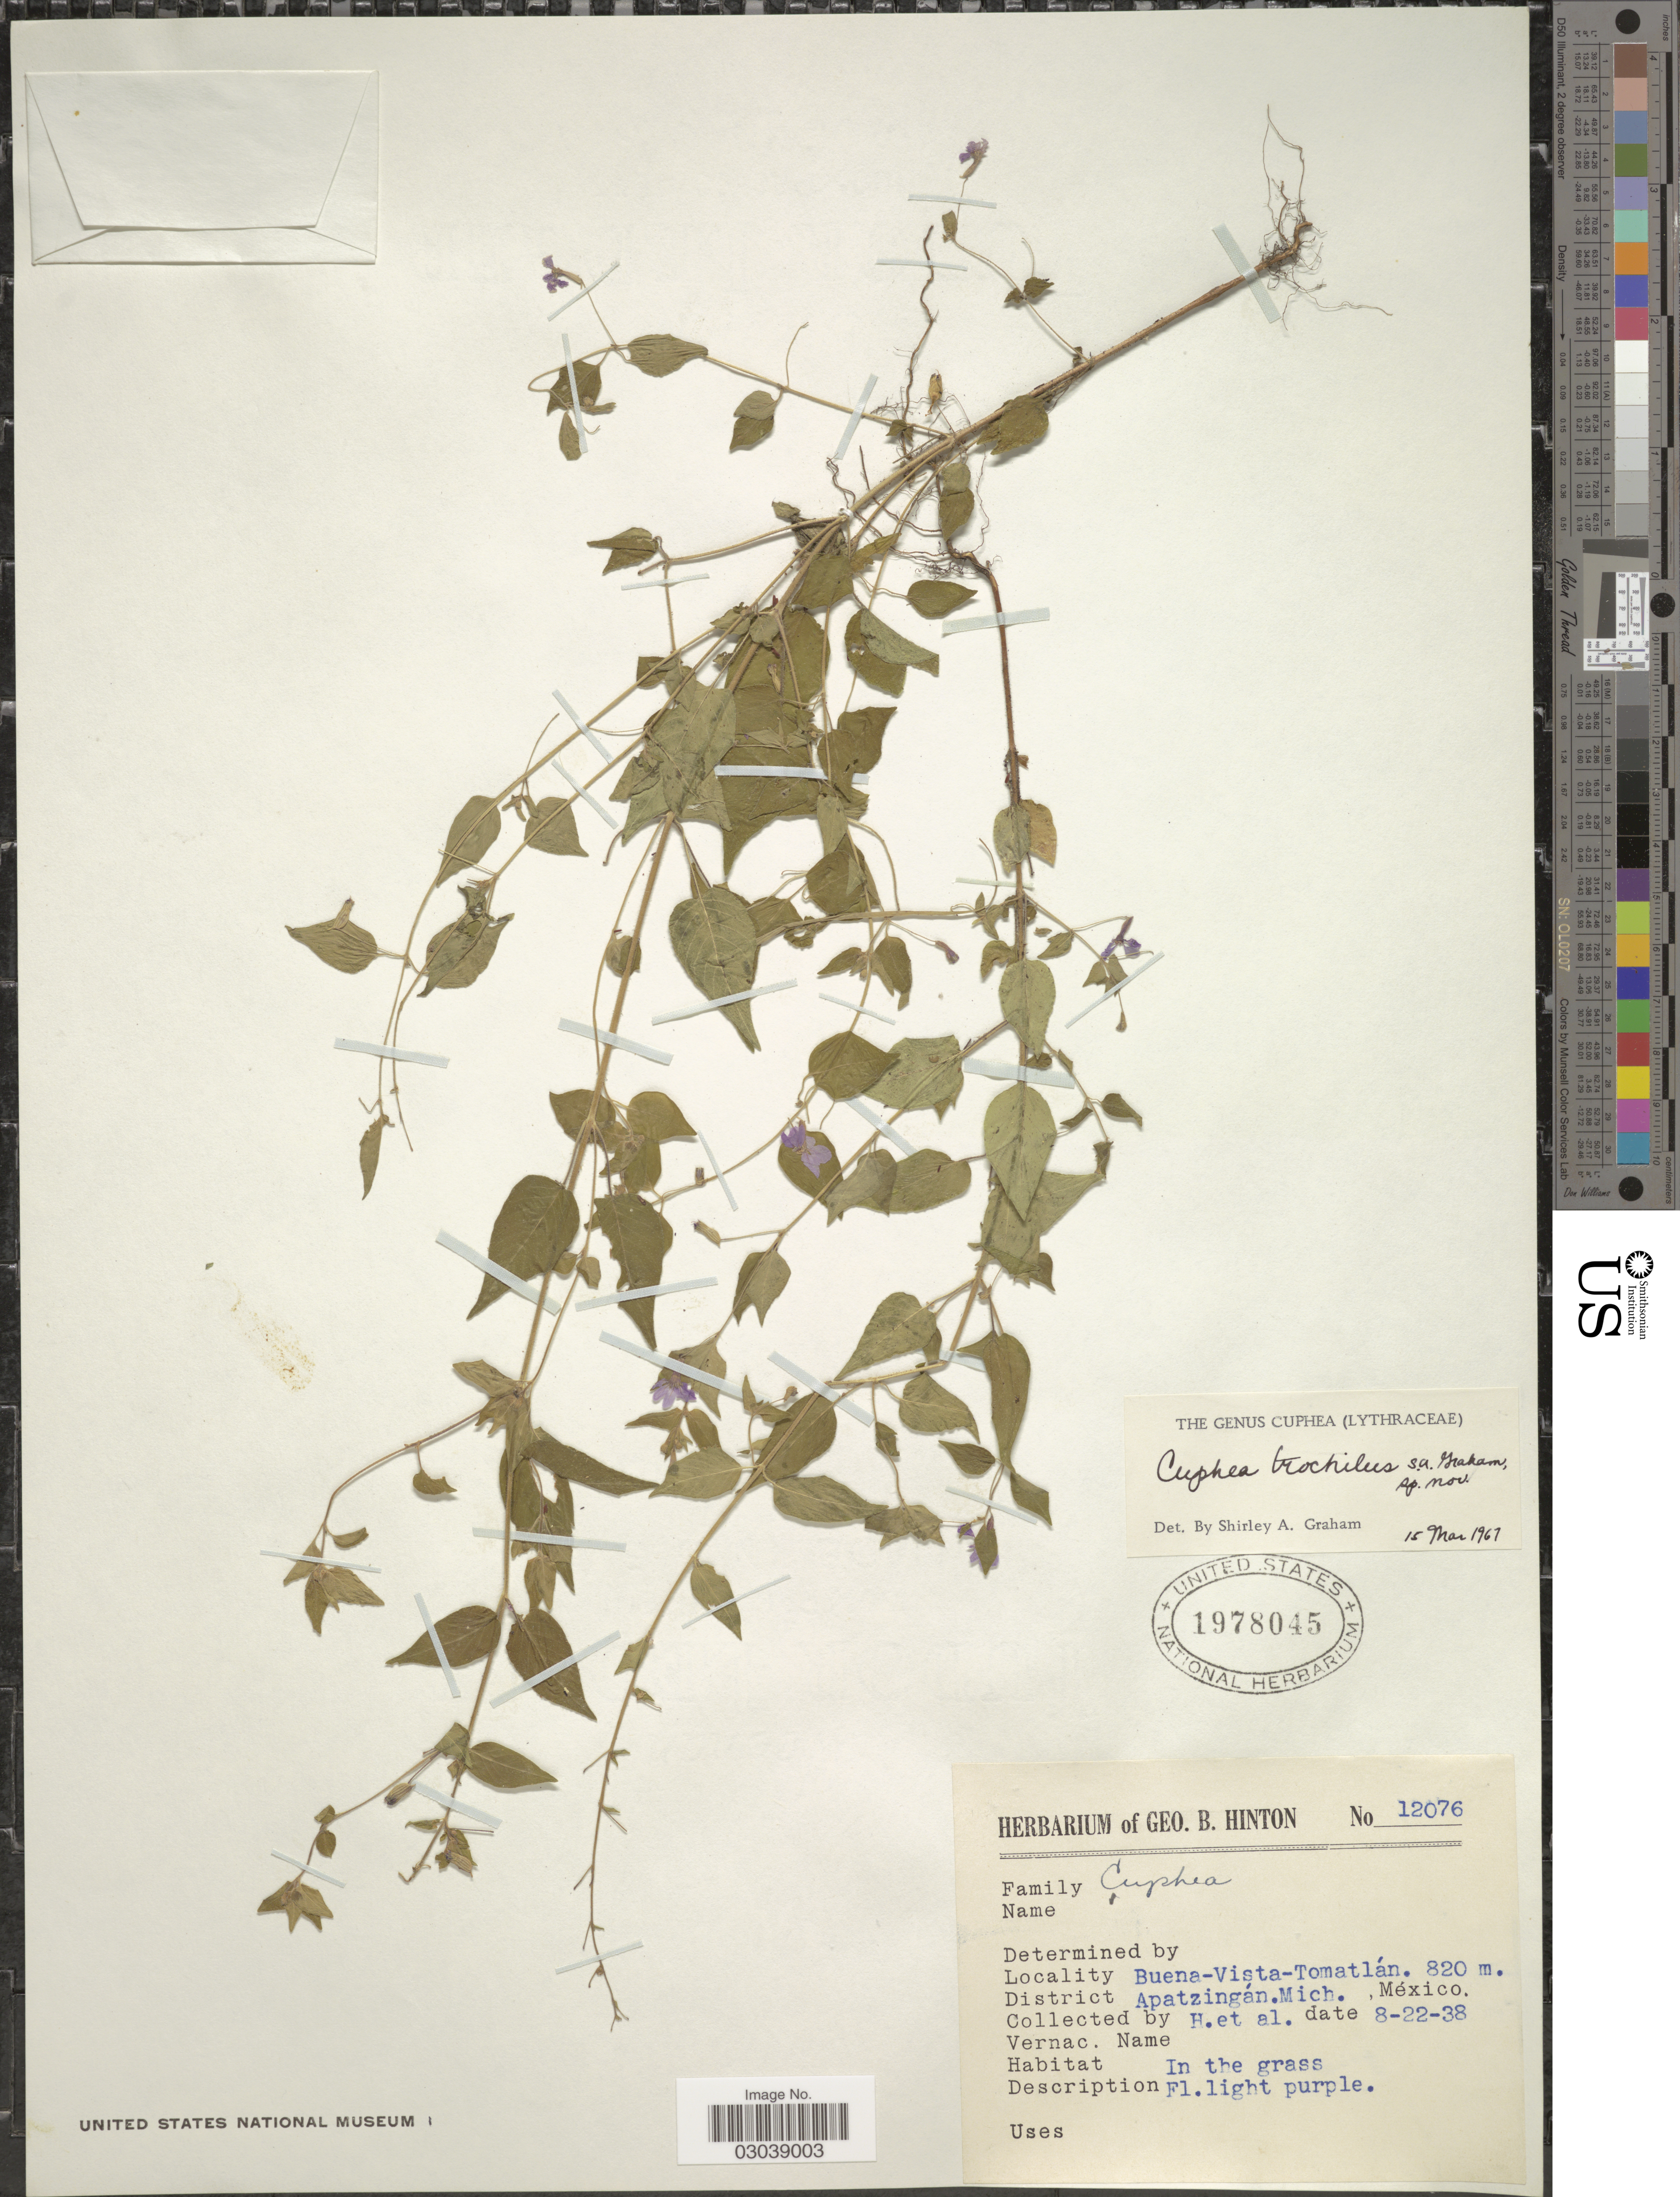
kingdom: Plantae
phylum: Tracheophyta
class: Magnoliopsida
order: Myrtales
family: Lythraceae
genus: Cuphea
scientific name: Cuphea trochilus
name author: S.A. Graham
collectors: G. B. Hinton & et al.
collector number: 12076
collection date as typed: Transcribed d/m/y: 22/8/38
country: Mexico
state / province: Michoacán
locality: Buena-Vista-Tomatlán, District Apatzingán, Mich.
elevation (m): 820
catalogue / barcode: US 1978045